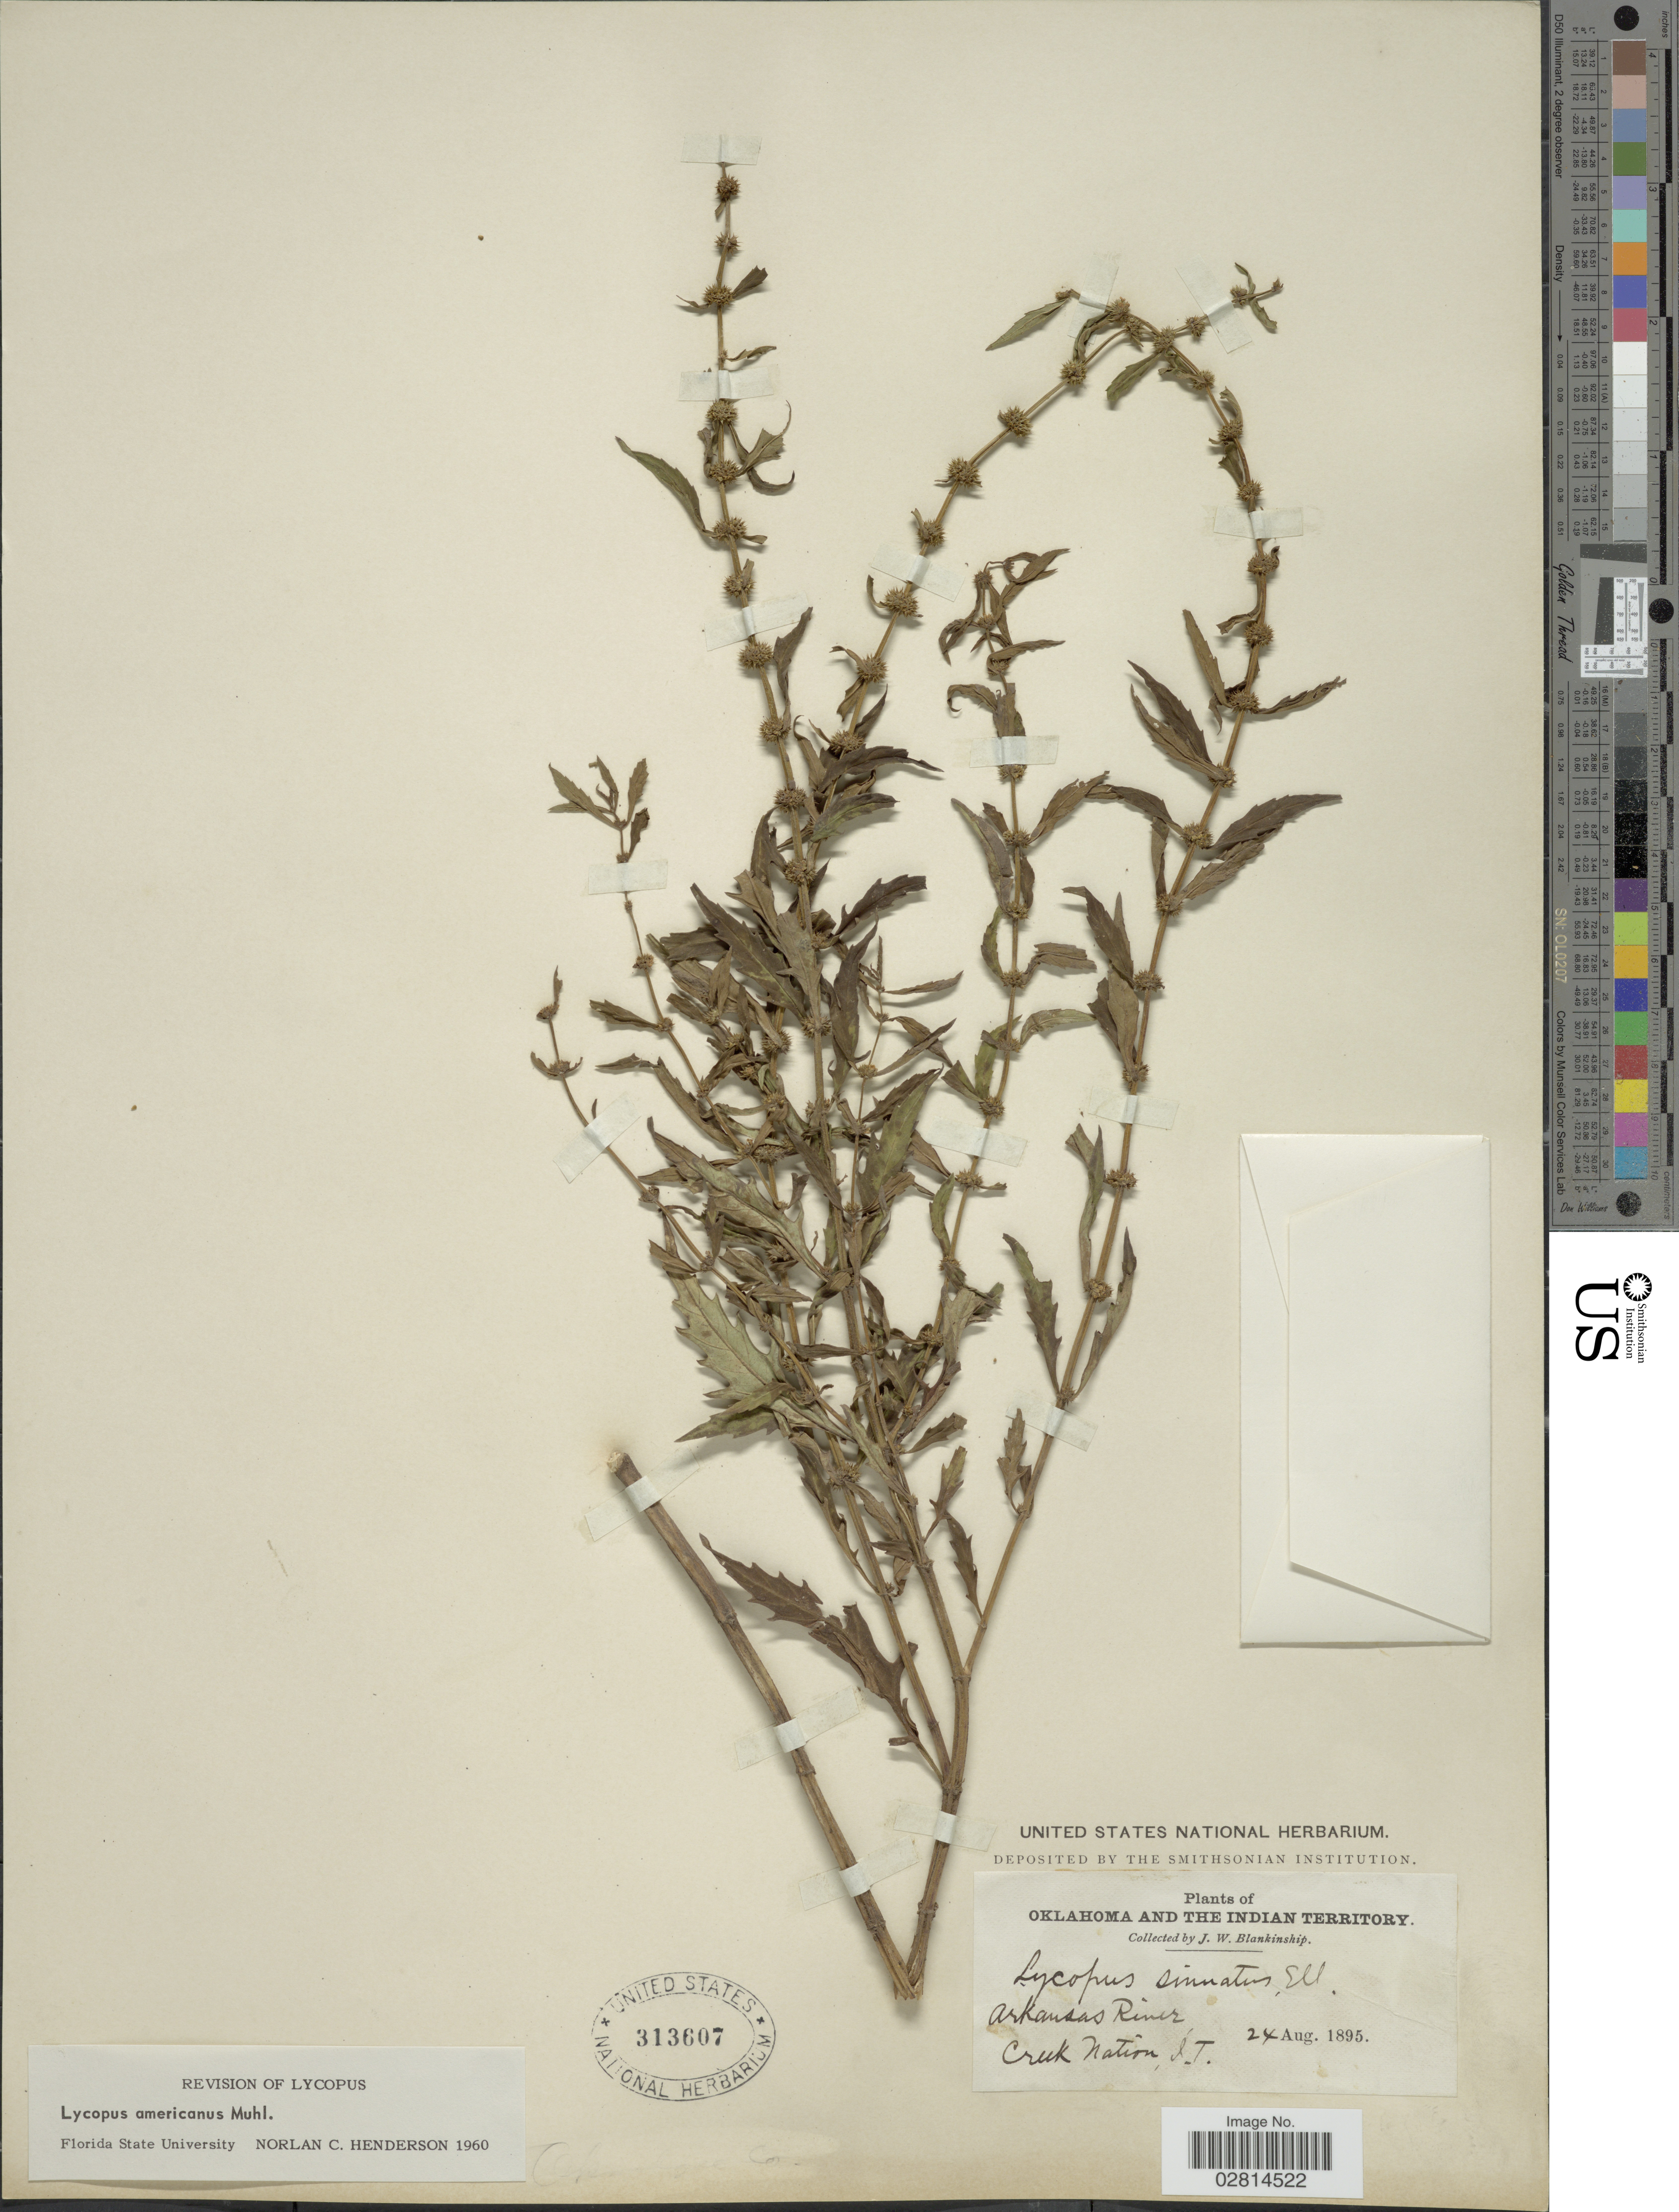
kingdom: Plantae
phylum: Tracheophyta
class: Magnoliopsida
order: Lamiales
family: Lamiaceae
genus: Lycopus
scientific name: Lycopus americanus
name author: Muhl. ex W.P.C. Barton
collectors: J. W. Blankinship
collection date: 1895-08-24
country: United States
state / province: Oklahoma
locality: Arkansas River. Creek Nation, I. T.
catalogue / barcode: US 313607